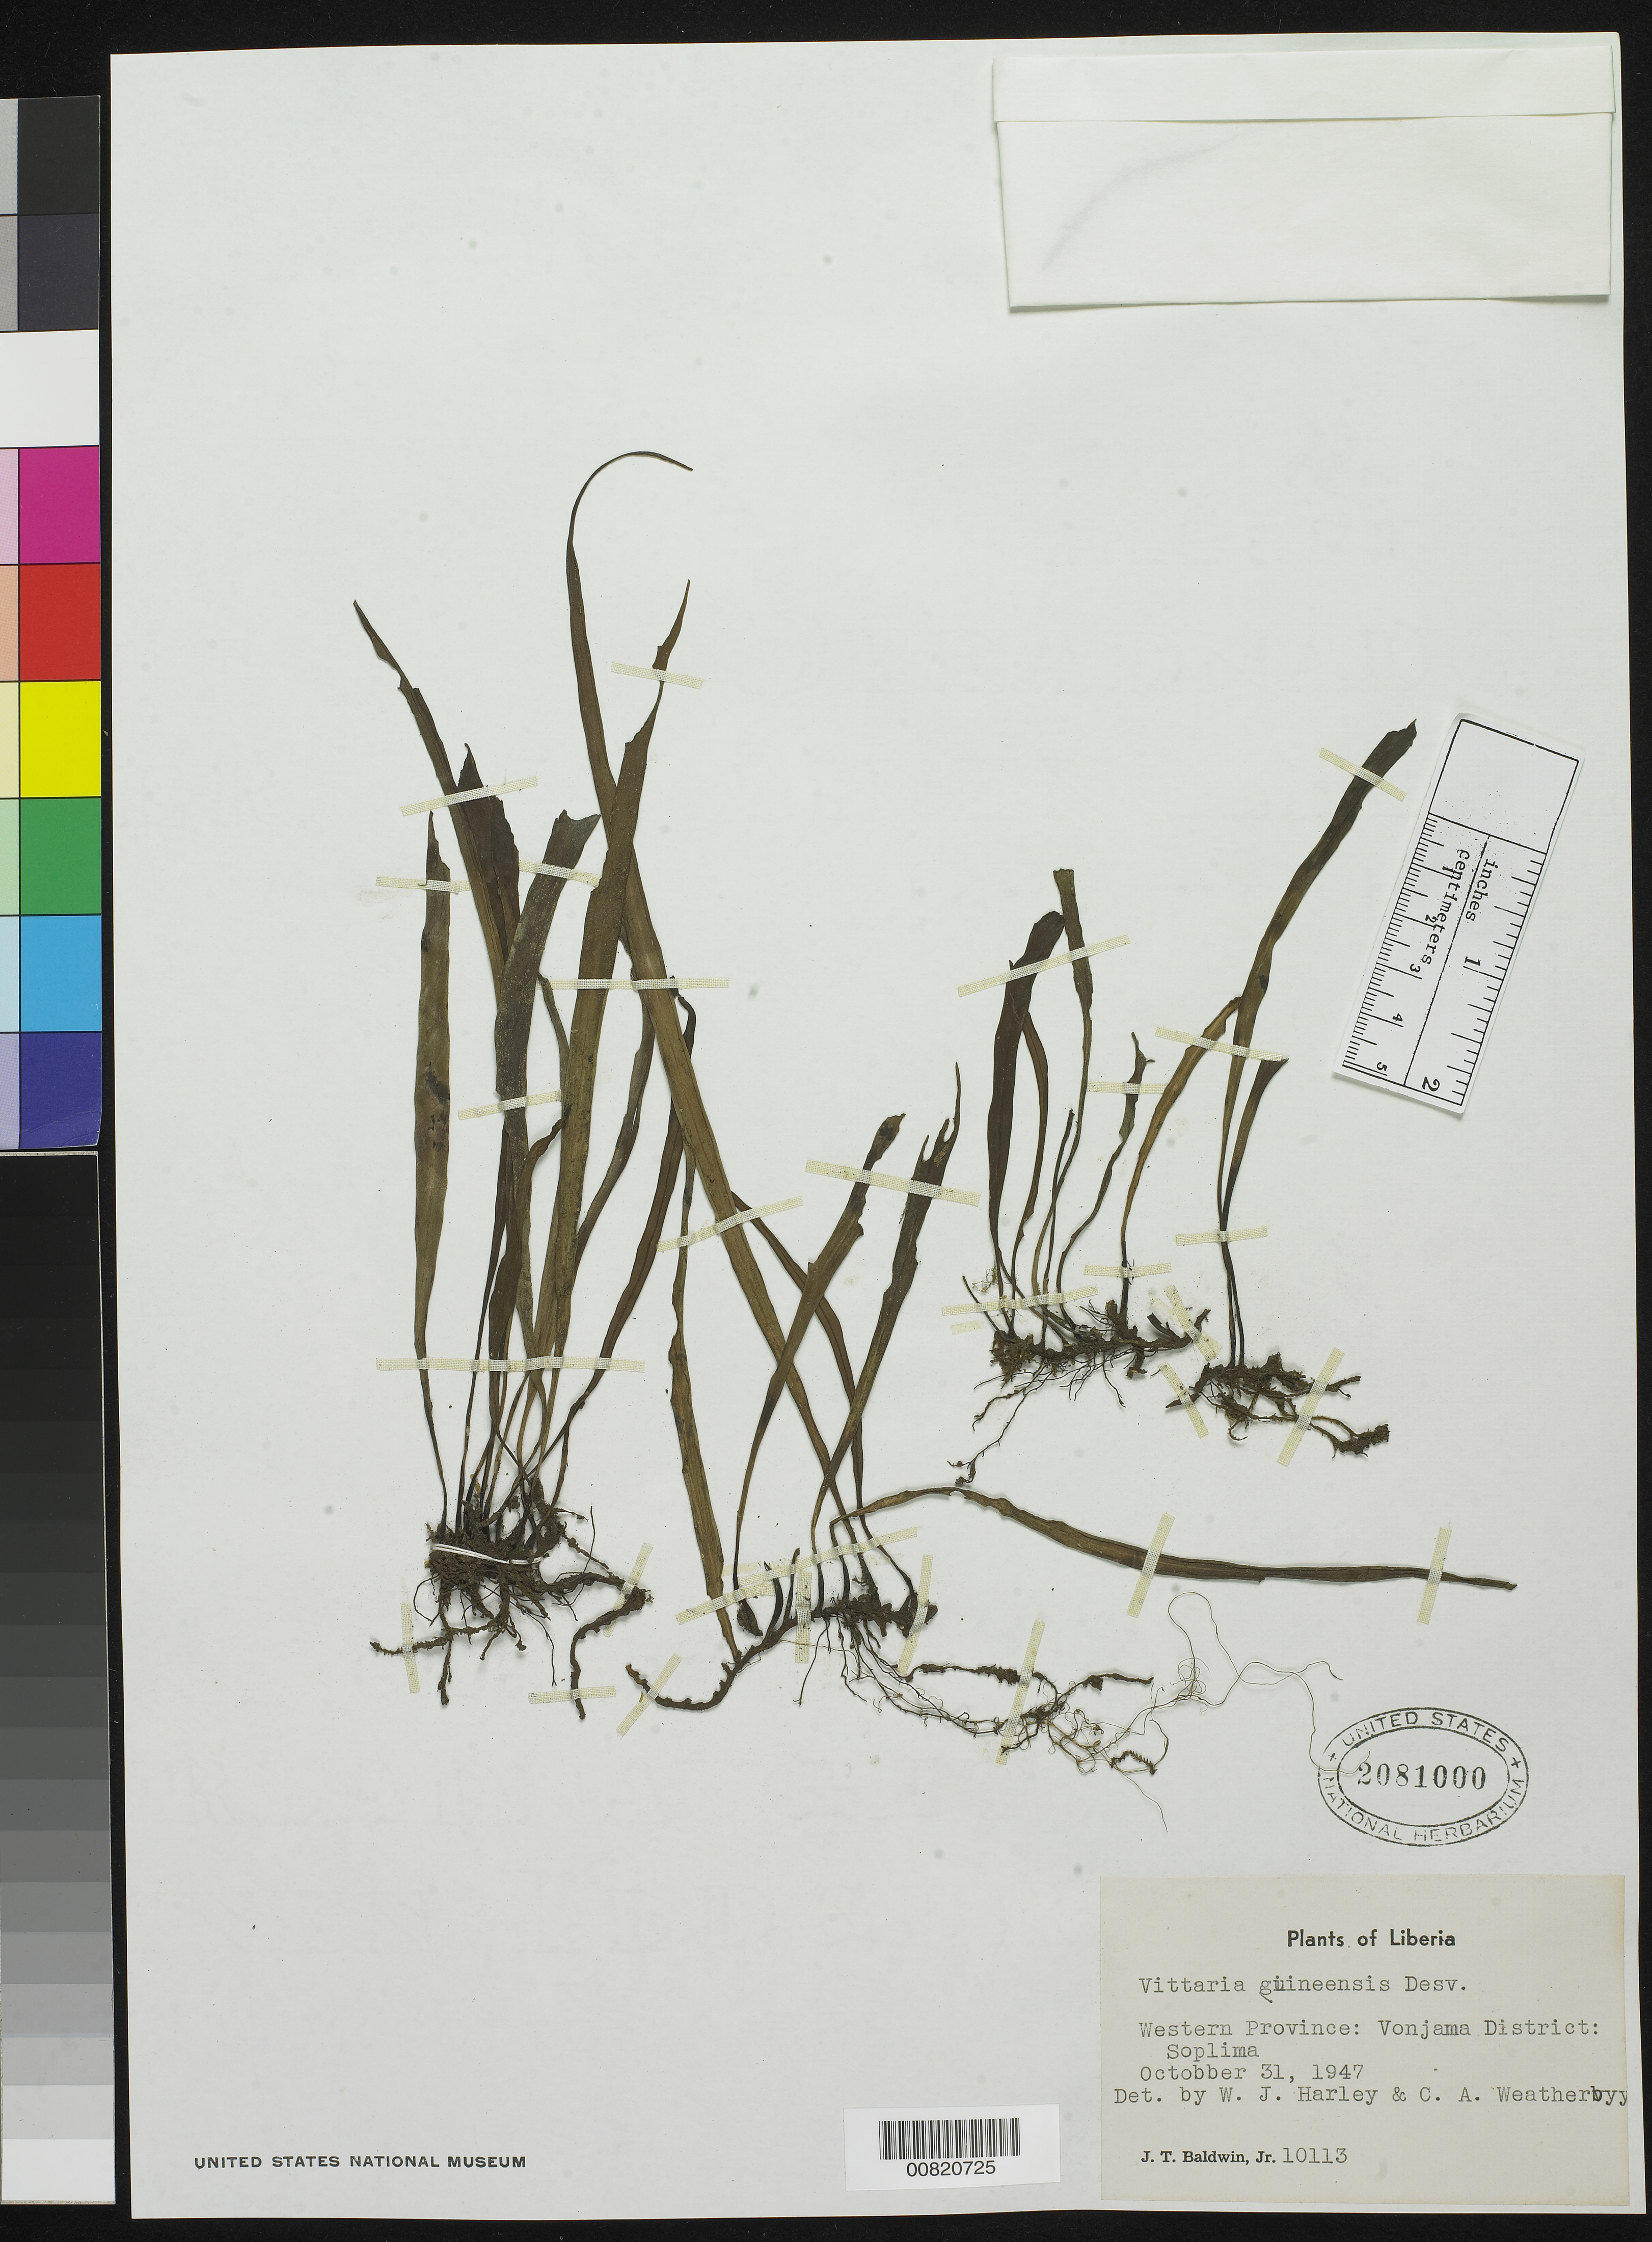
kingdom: Plantae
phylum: Tracheophyta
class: Polypodiopsida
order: Polypodiales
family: Pteridaceae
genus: Haplopteris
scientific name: Haplopteris guineensis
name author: (Desv.) E.H. Crane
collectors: J. T. Baldwin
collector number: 10113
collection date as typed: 31 Oct 1947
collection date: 1947-10-31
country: Liberia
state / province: Lofa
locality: Western Province: Vonjama District, Soplima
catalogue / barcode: US 2081000